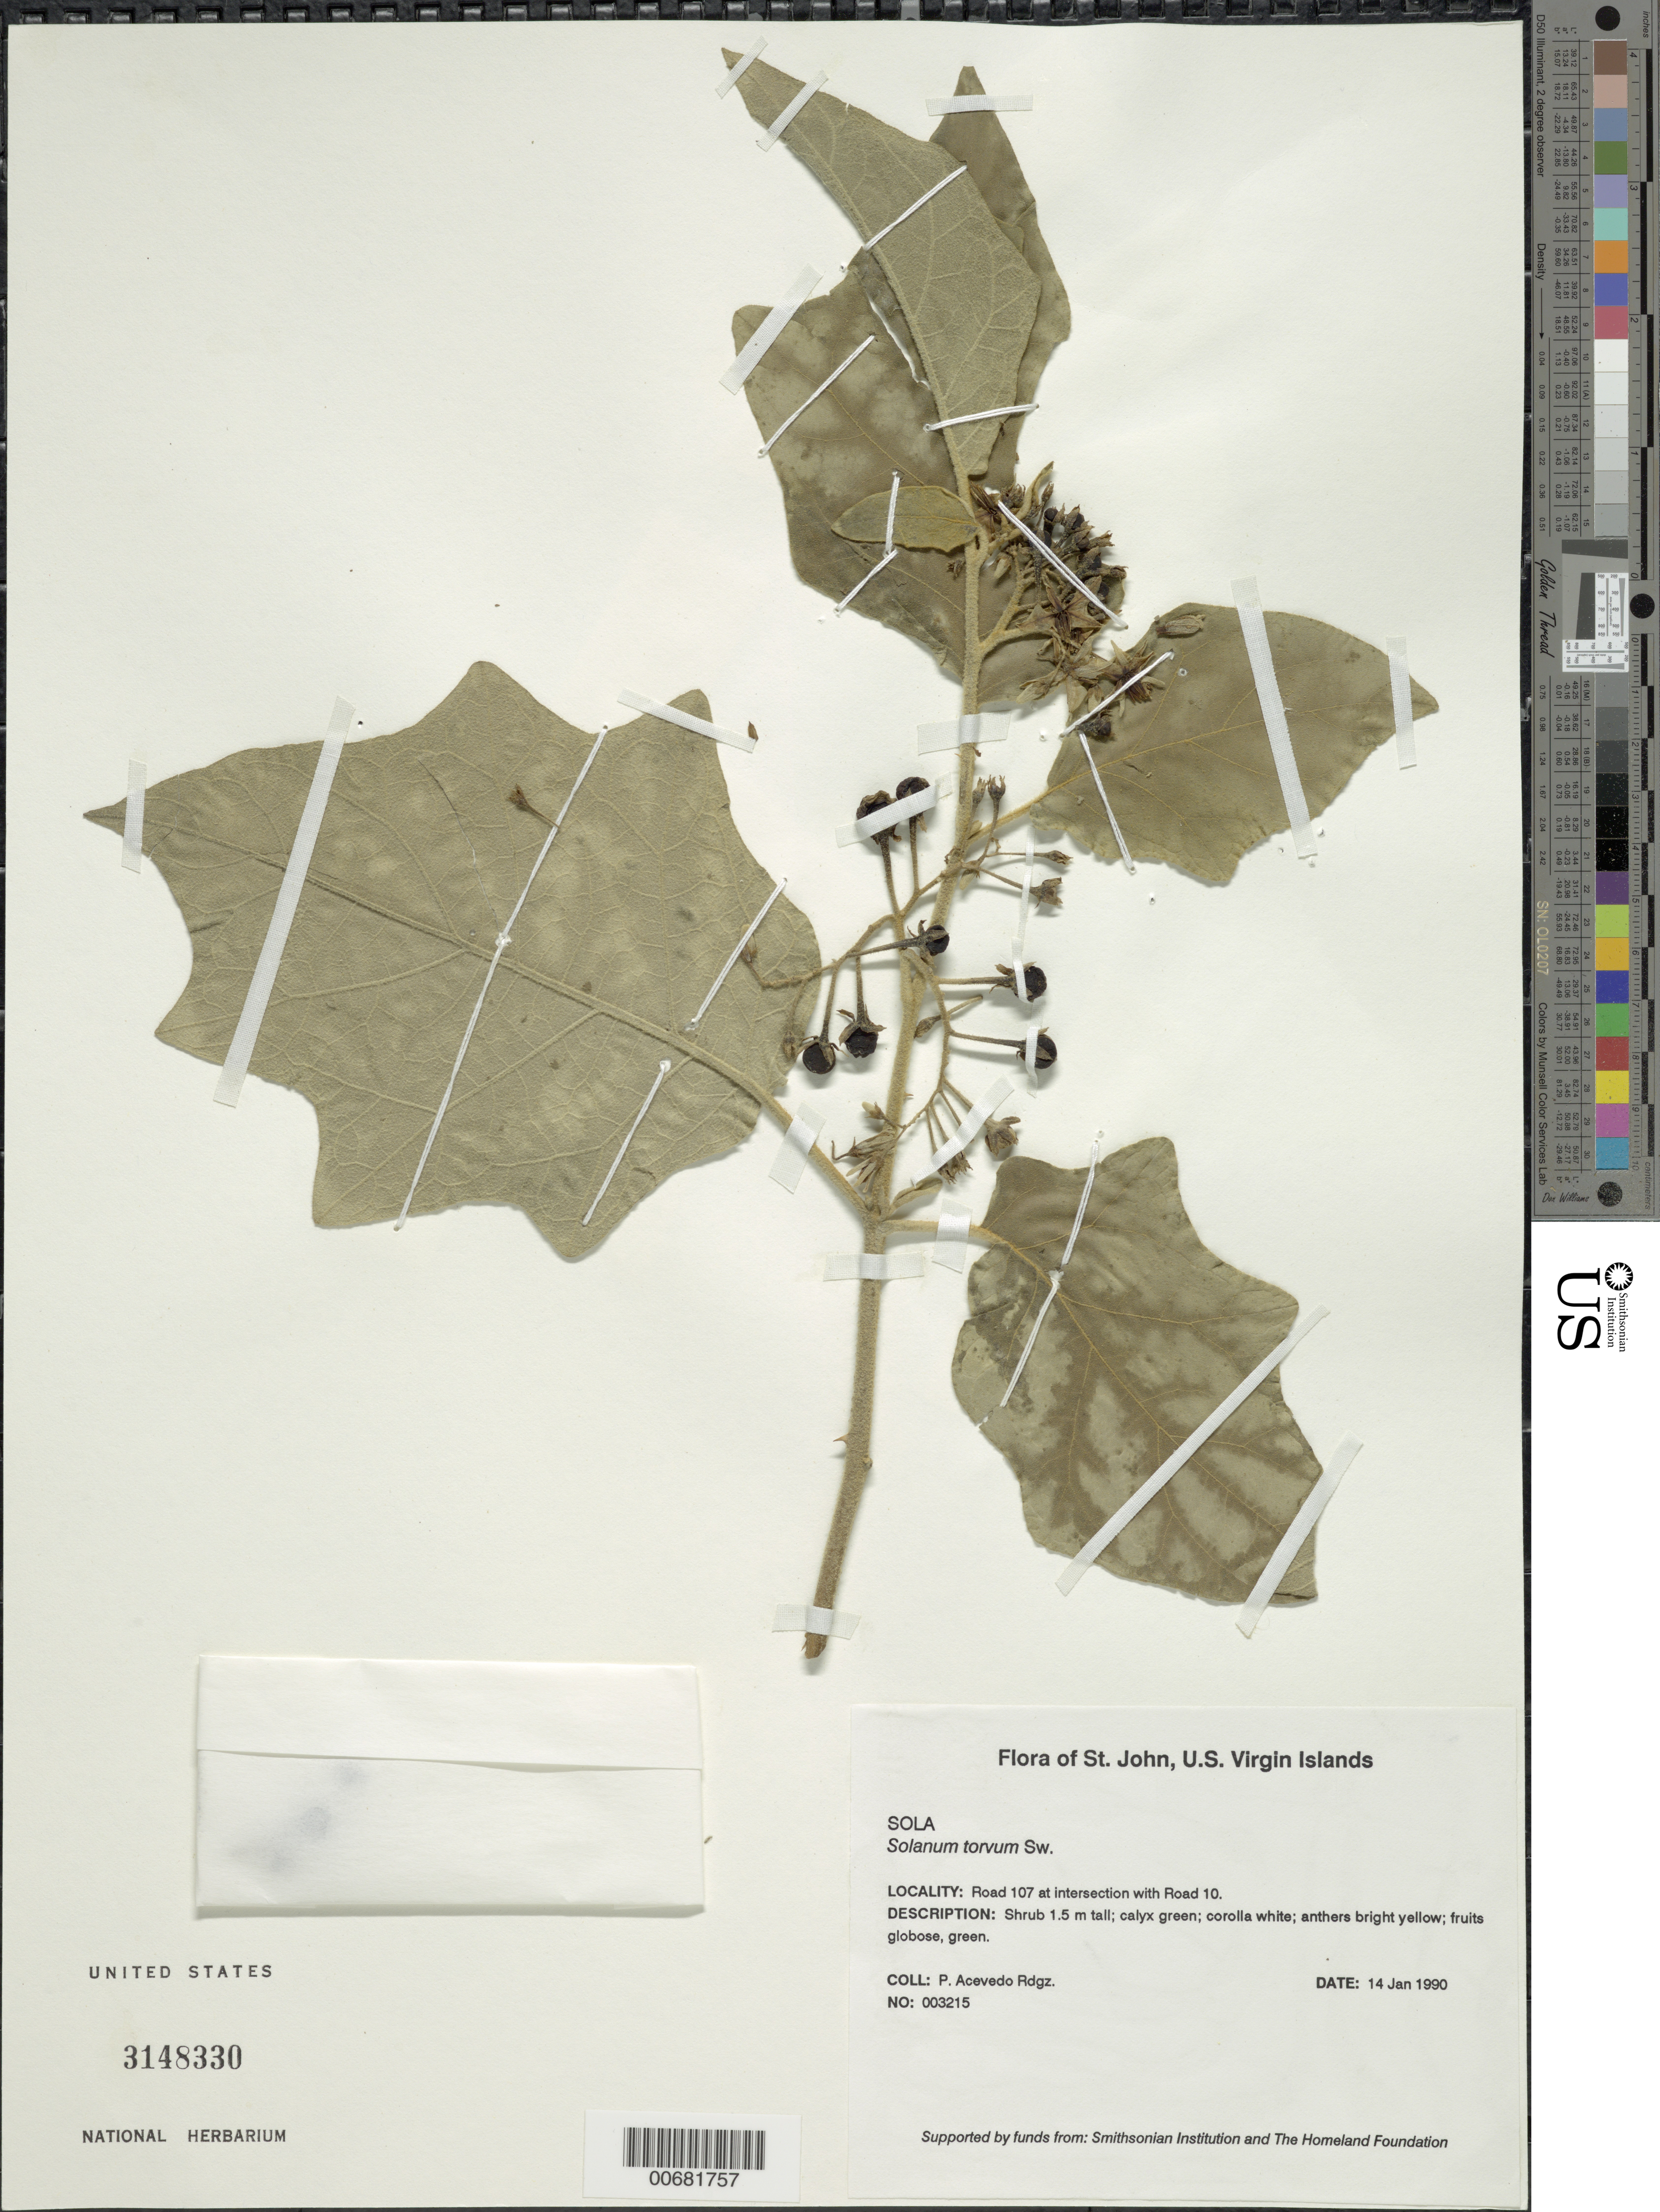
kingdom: Plantae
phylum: Tracheophyta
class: Magnoliopsida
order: Solanales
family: Solanaceae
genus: Solanum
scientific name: Solanum torvum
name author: Sw.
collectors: P. Acevedo-Rodr.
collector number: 3215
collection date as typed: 14 Jan 1990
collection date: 1990-01-14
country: U.S. Virgin Islands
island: St. John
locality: Coral Bay Quarter; Road 107 at intersection with Road 10.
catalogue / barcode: US 3148330